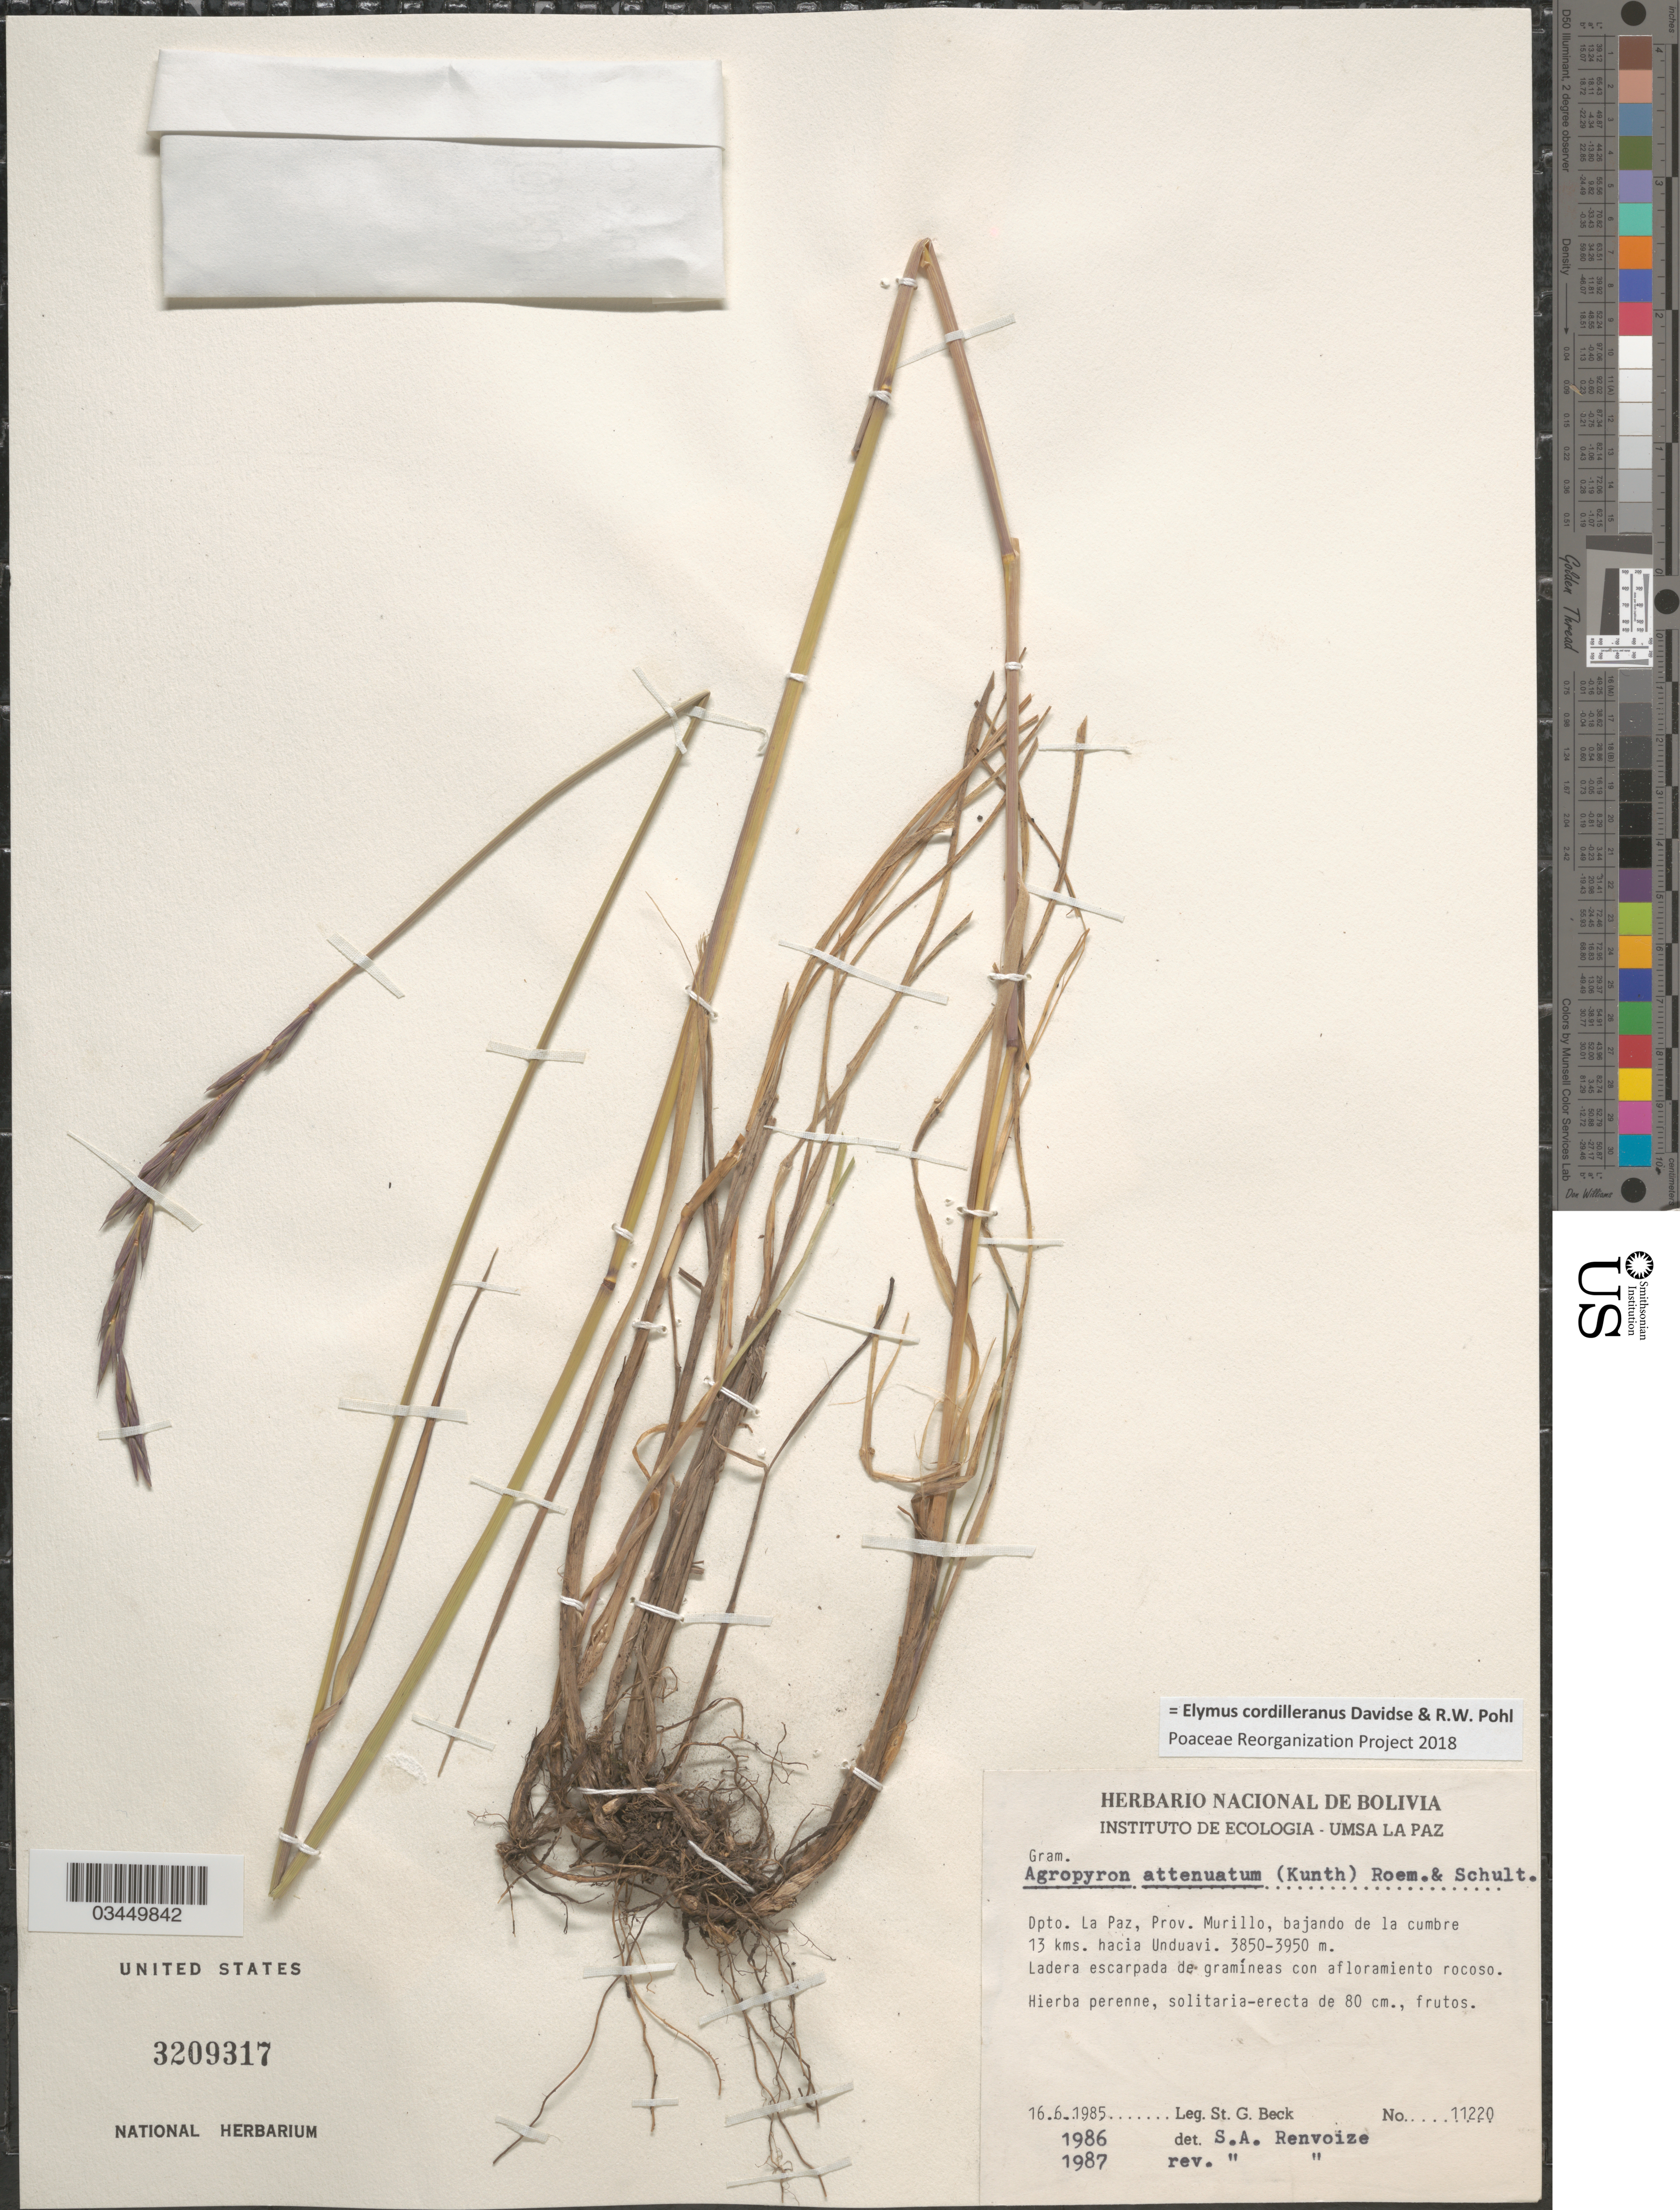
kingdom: Plantae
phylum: Tracheophyta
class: Liliopsida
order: Poales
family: Poaceae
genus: Elymus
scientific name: Elymus cordilleranus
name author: Davidse & R.W. Pohl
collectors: S. G. Beck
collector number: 11220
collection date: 1985-06-16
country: Bolivia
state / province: La Paz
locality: Dpto. La Paz, Prov. Murillo, bajando de la cumbre 13 kms. hacia Unduavi.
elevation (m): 3850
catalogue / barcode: US 3209317